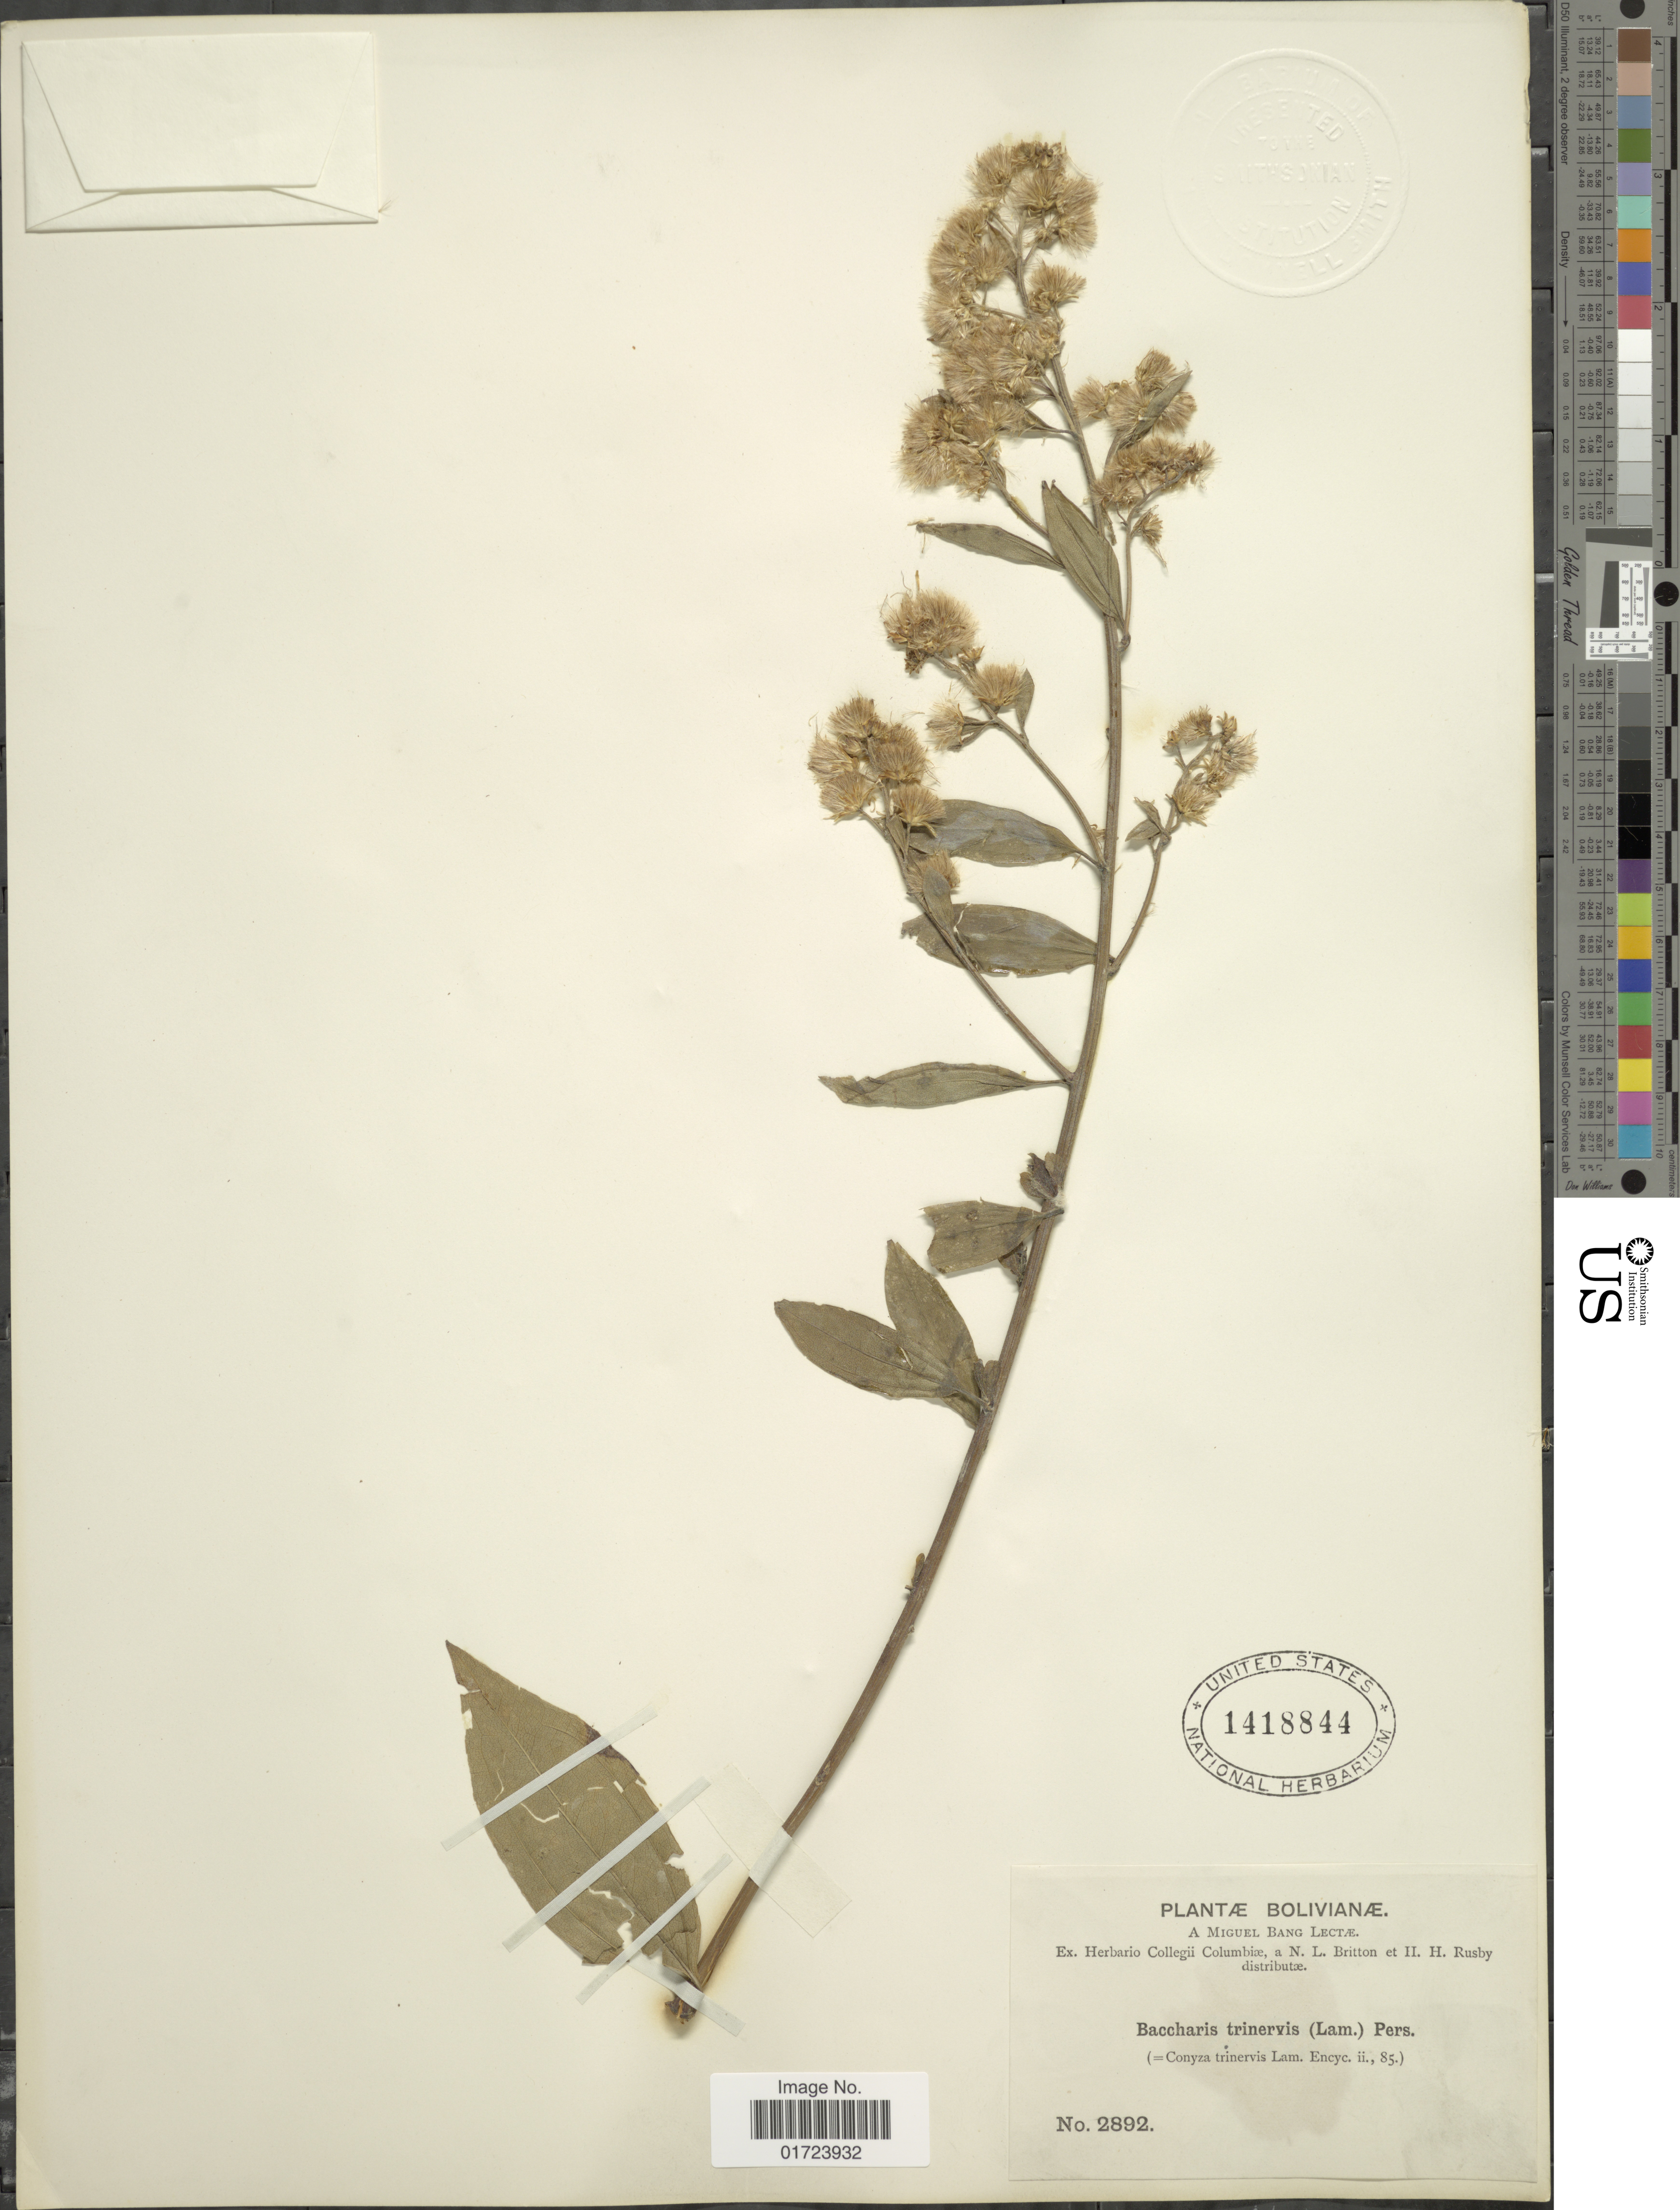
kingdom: Plantae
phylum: Tracheophyta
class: Magnoliopsida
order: Asterales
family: Asteraceae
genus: Baccharis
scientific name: Baccharis trinervis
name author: (Lam.) Pers.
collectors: M. Bang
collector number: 2892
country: Bolivia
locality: A Miguel Bang.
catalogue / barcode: US 1418844